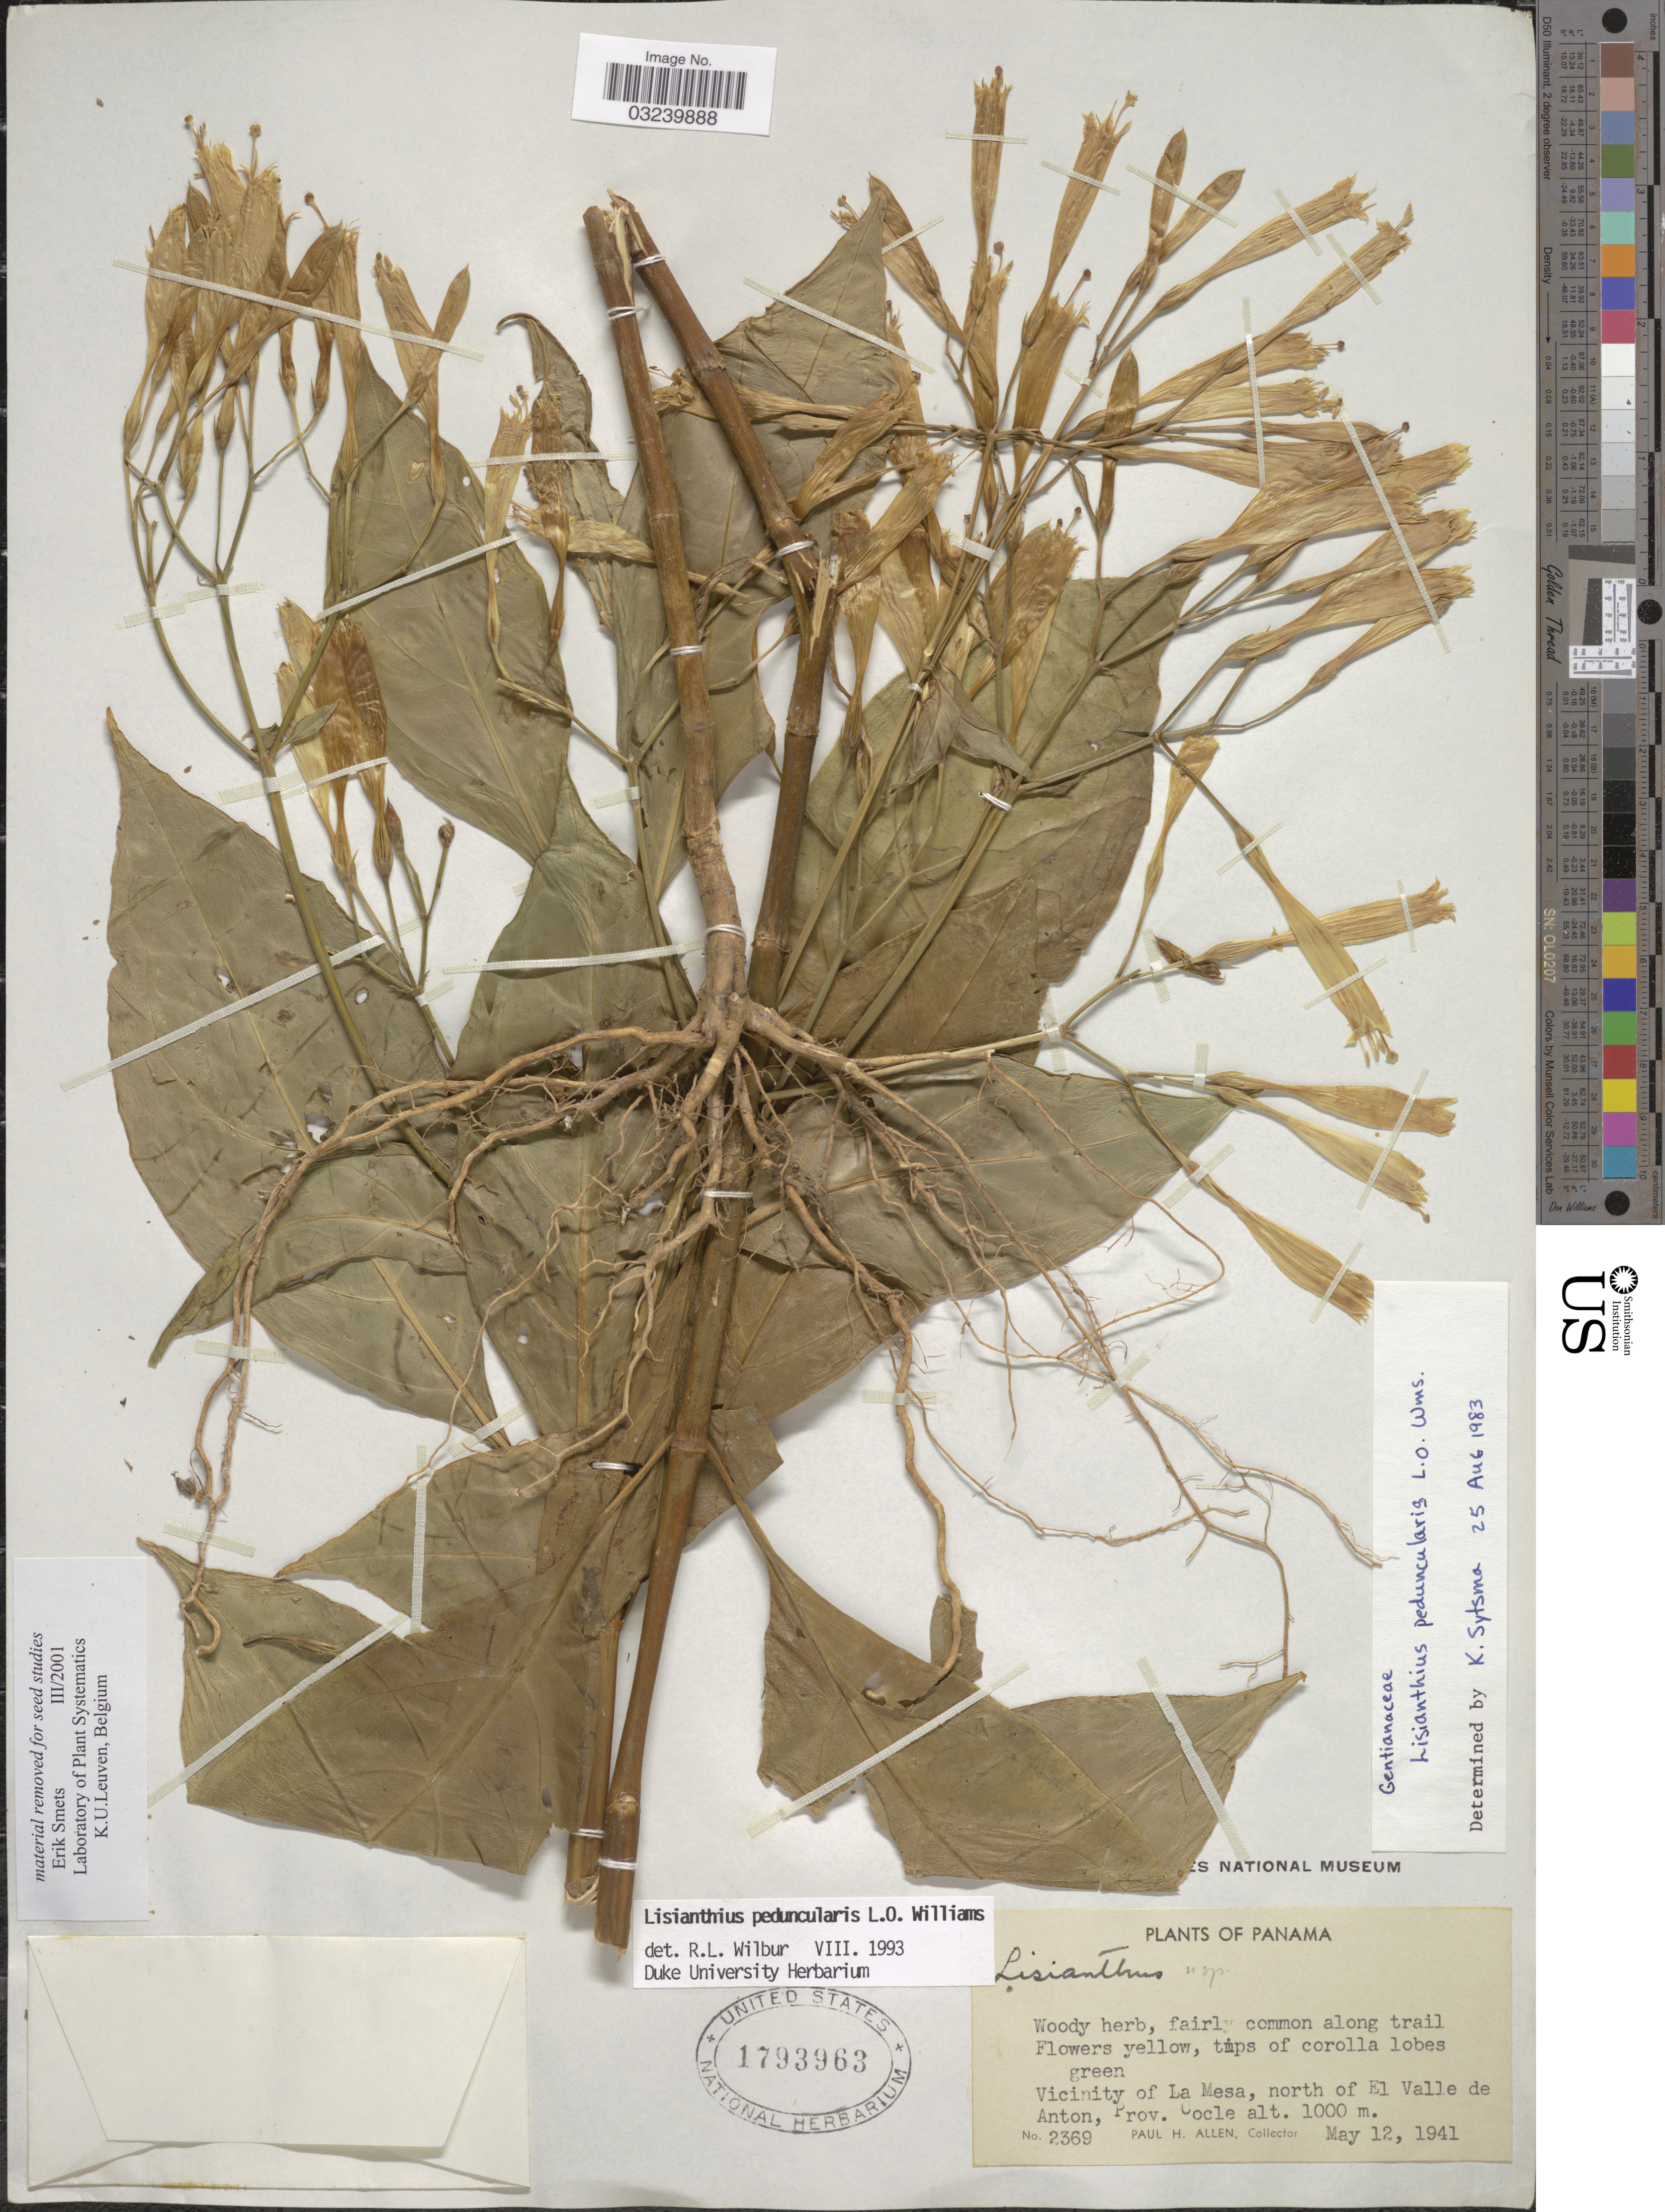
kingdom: Plantae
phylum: Tracheophyta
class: Magnoliopsida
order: Gentianales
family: Gentianaceae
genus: Lisianthius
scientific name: Lisianthius peduncularis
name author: L.O. Williams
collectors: P. H. Allen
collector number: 2369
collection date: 1941-05-12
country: Panama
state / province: Coclé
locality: Vicinity of La Mesa, north of El Valle de Anton, Prov. Cocle.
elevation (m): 1000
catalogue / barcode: US 1793963